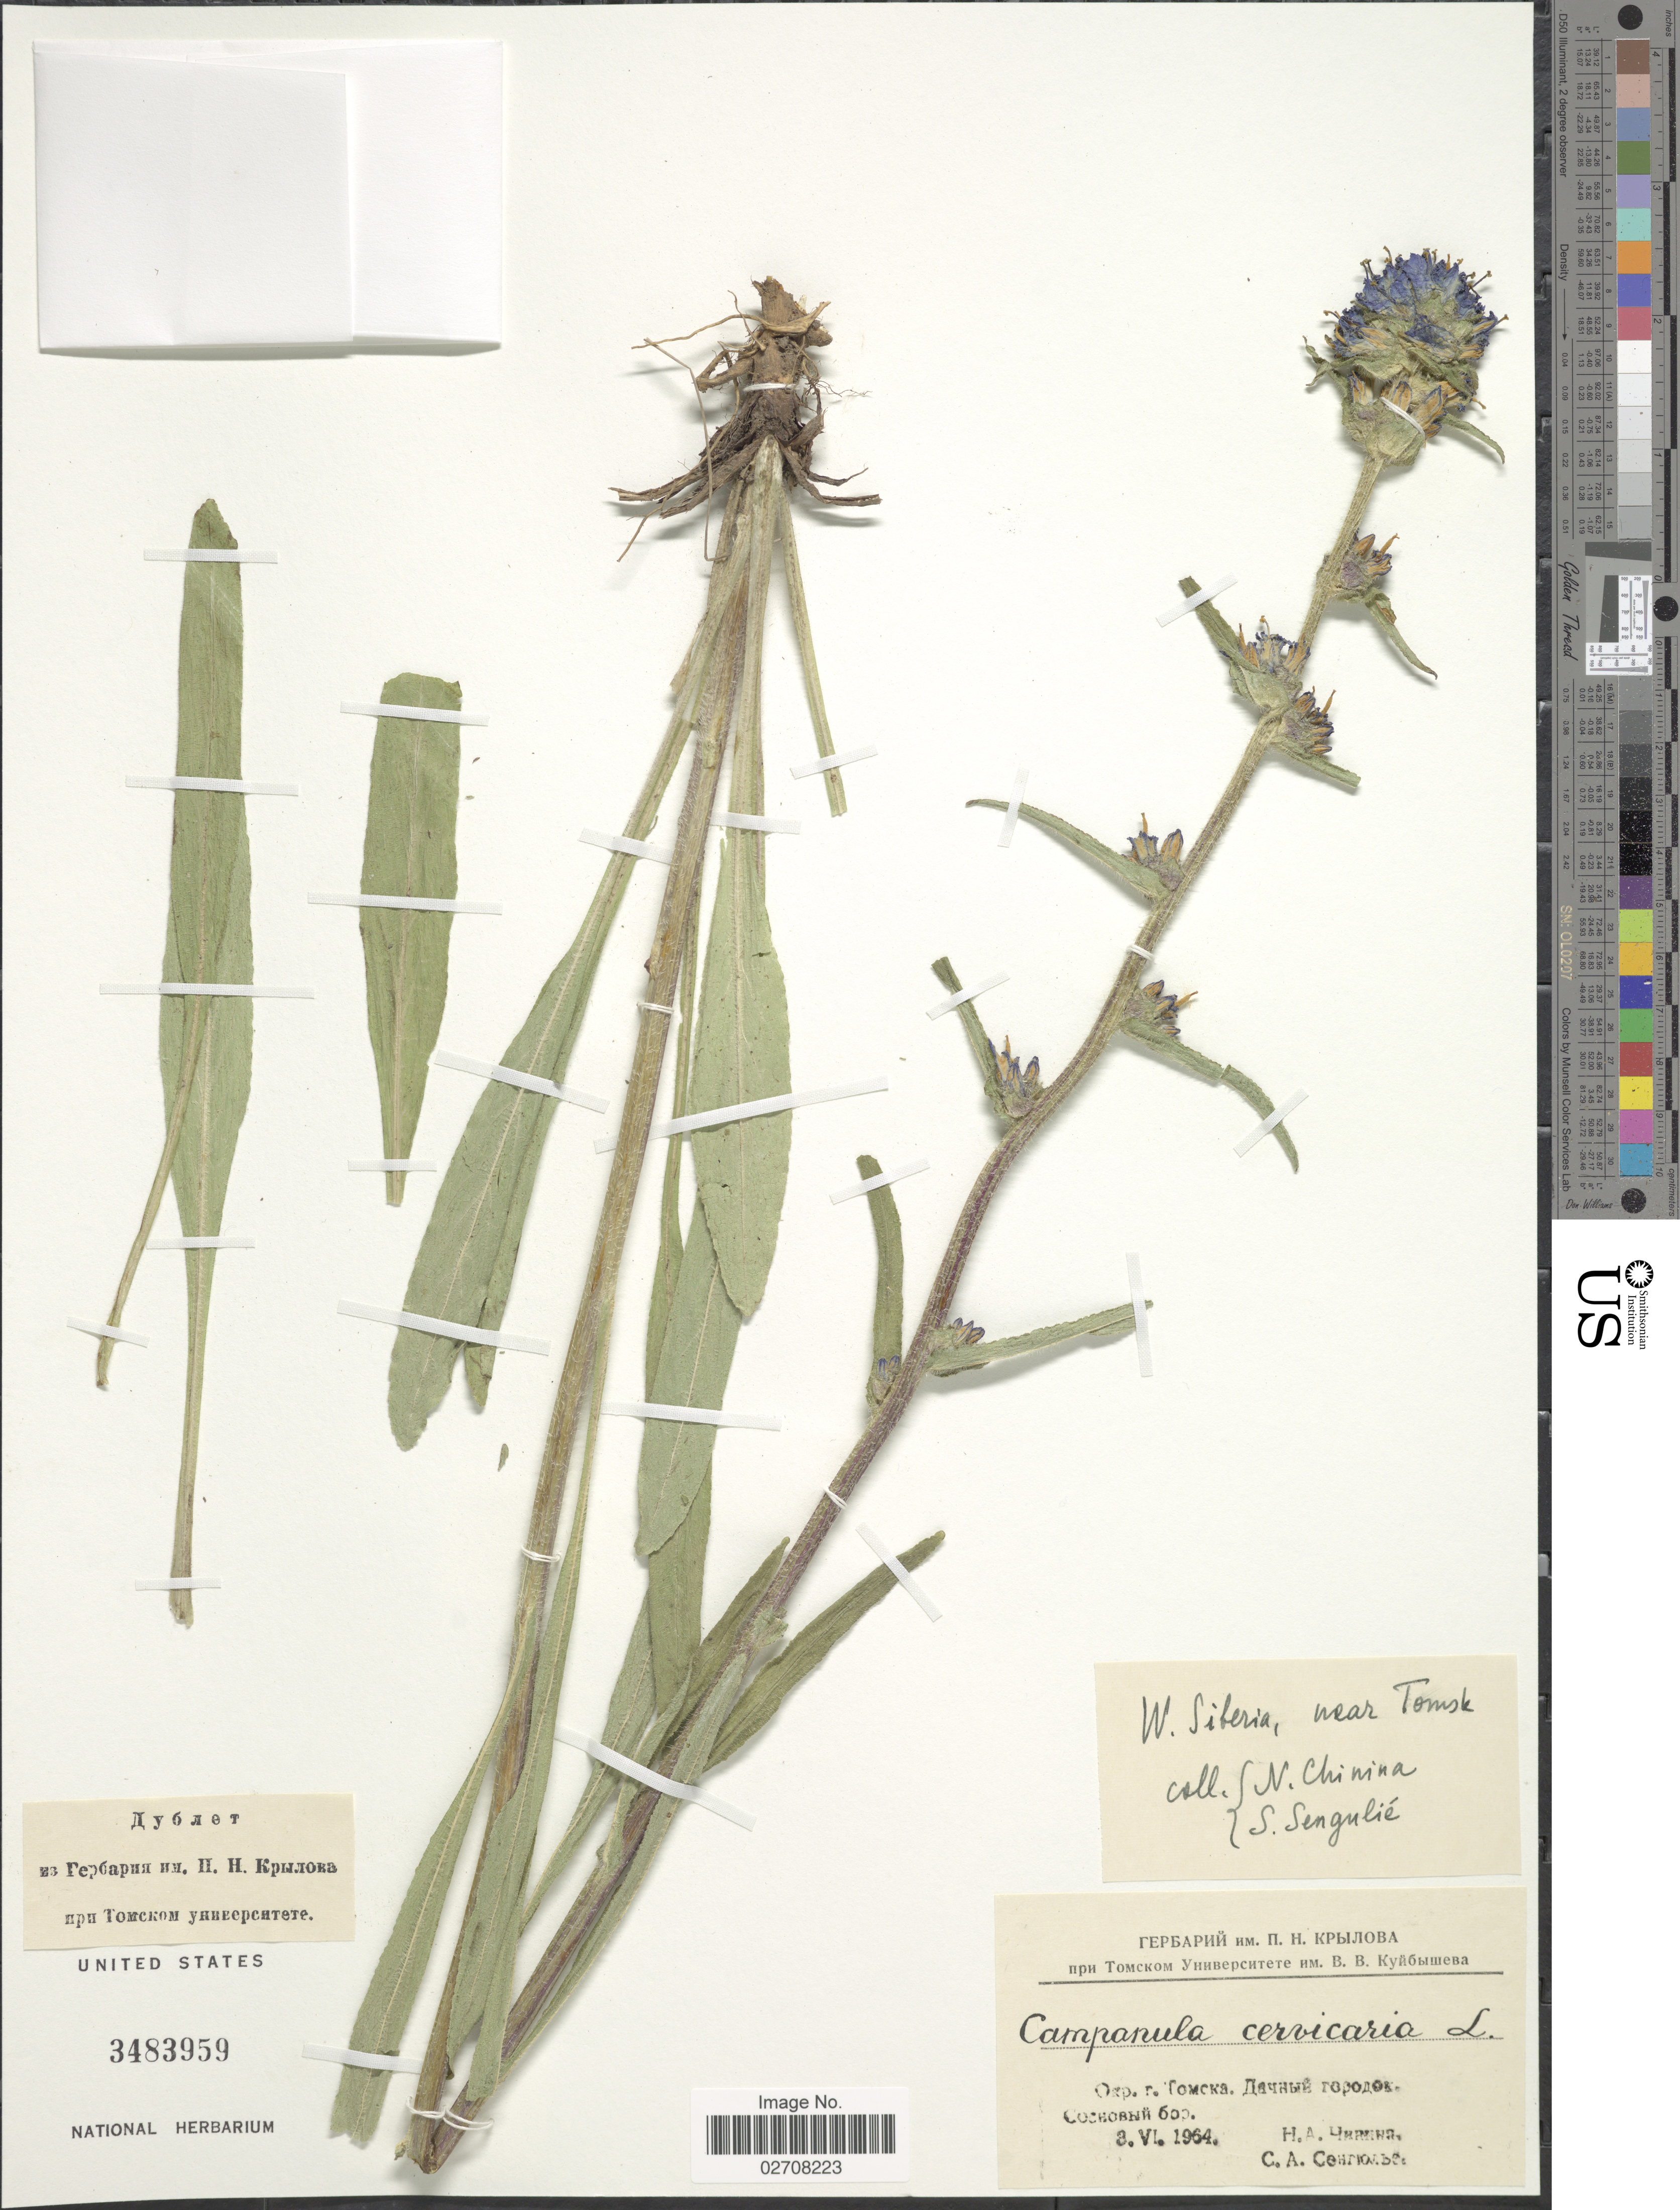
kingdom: Plantae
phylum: Tracheophyta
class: Magnoliopsida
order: Asterales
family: Campanulaceae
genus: Campanula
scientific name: Campanula cervicaria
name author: L.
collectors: N. Chinina & S. Sengulie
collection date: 1964-06-08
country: Russian Federation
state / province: Tyumen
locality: W. Siberia, near Tomsk.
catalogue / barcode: US 3483959